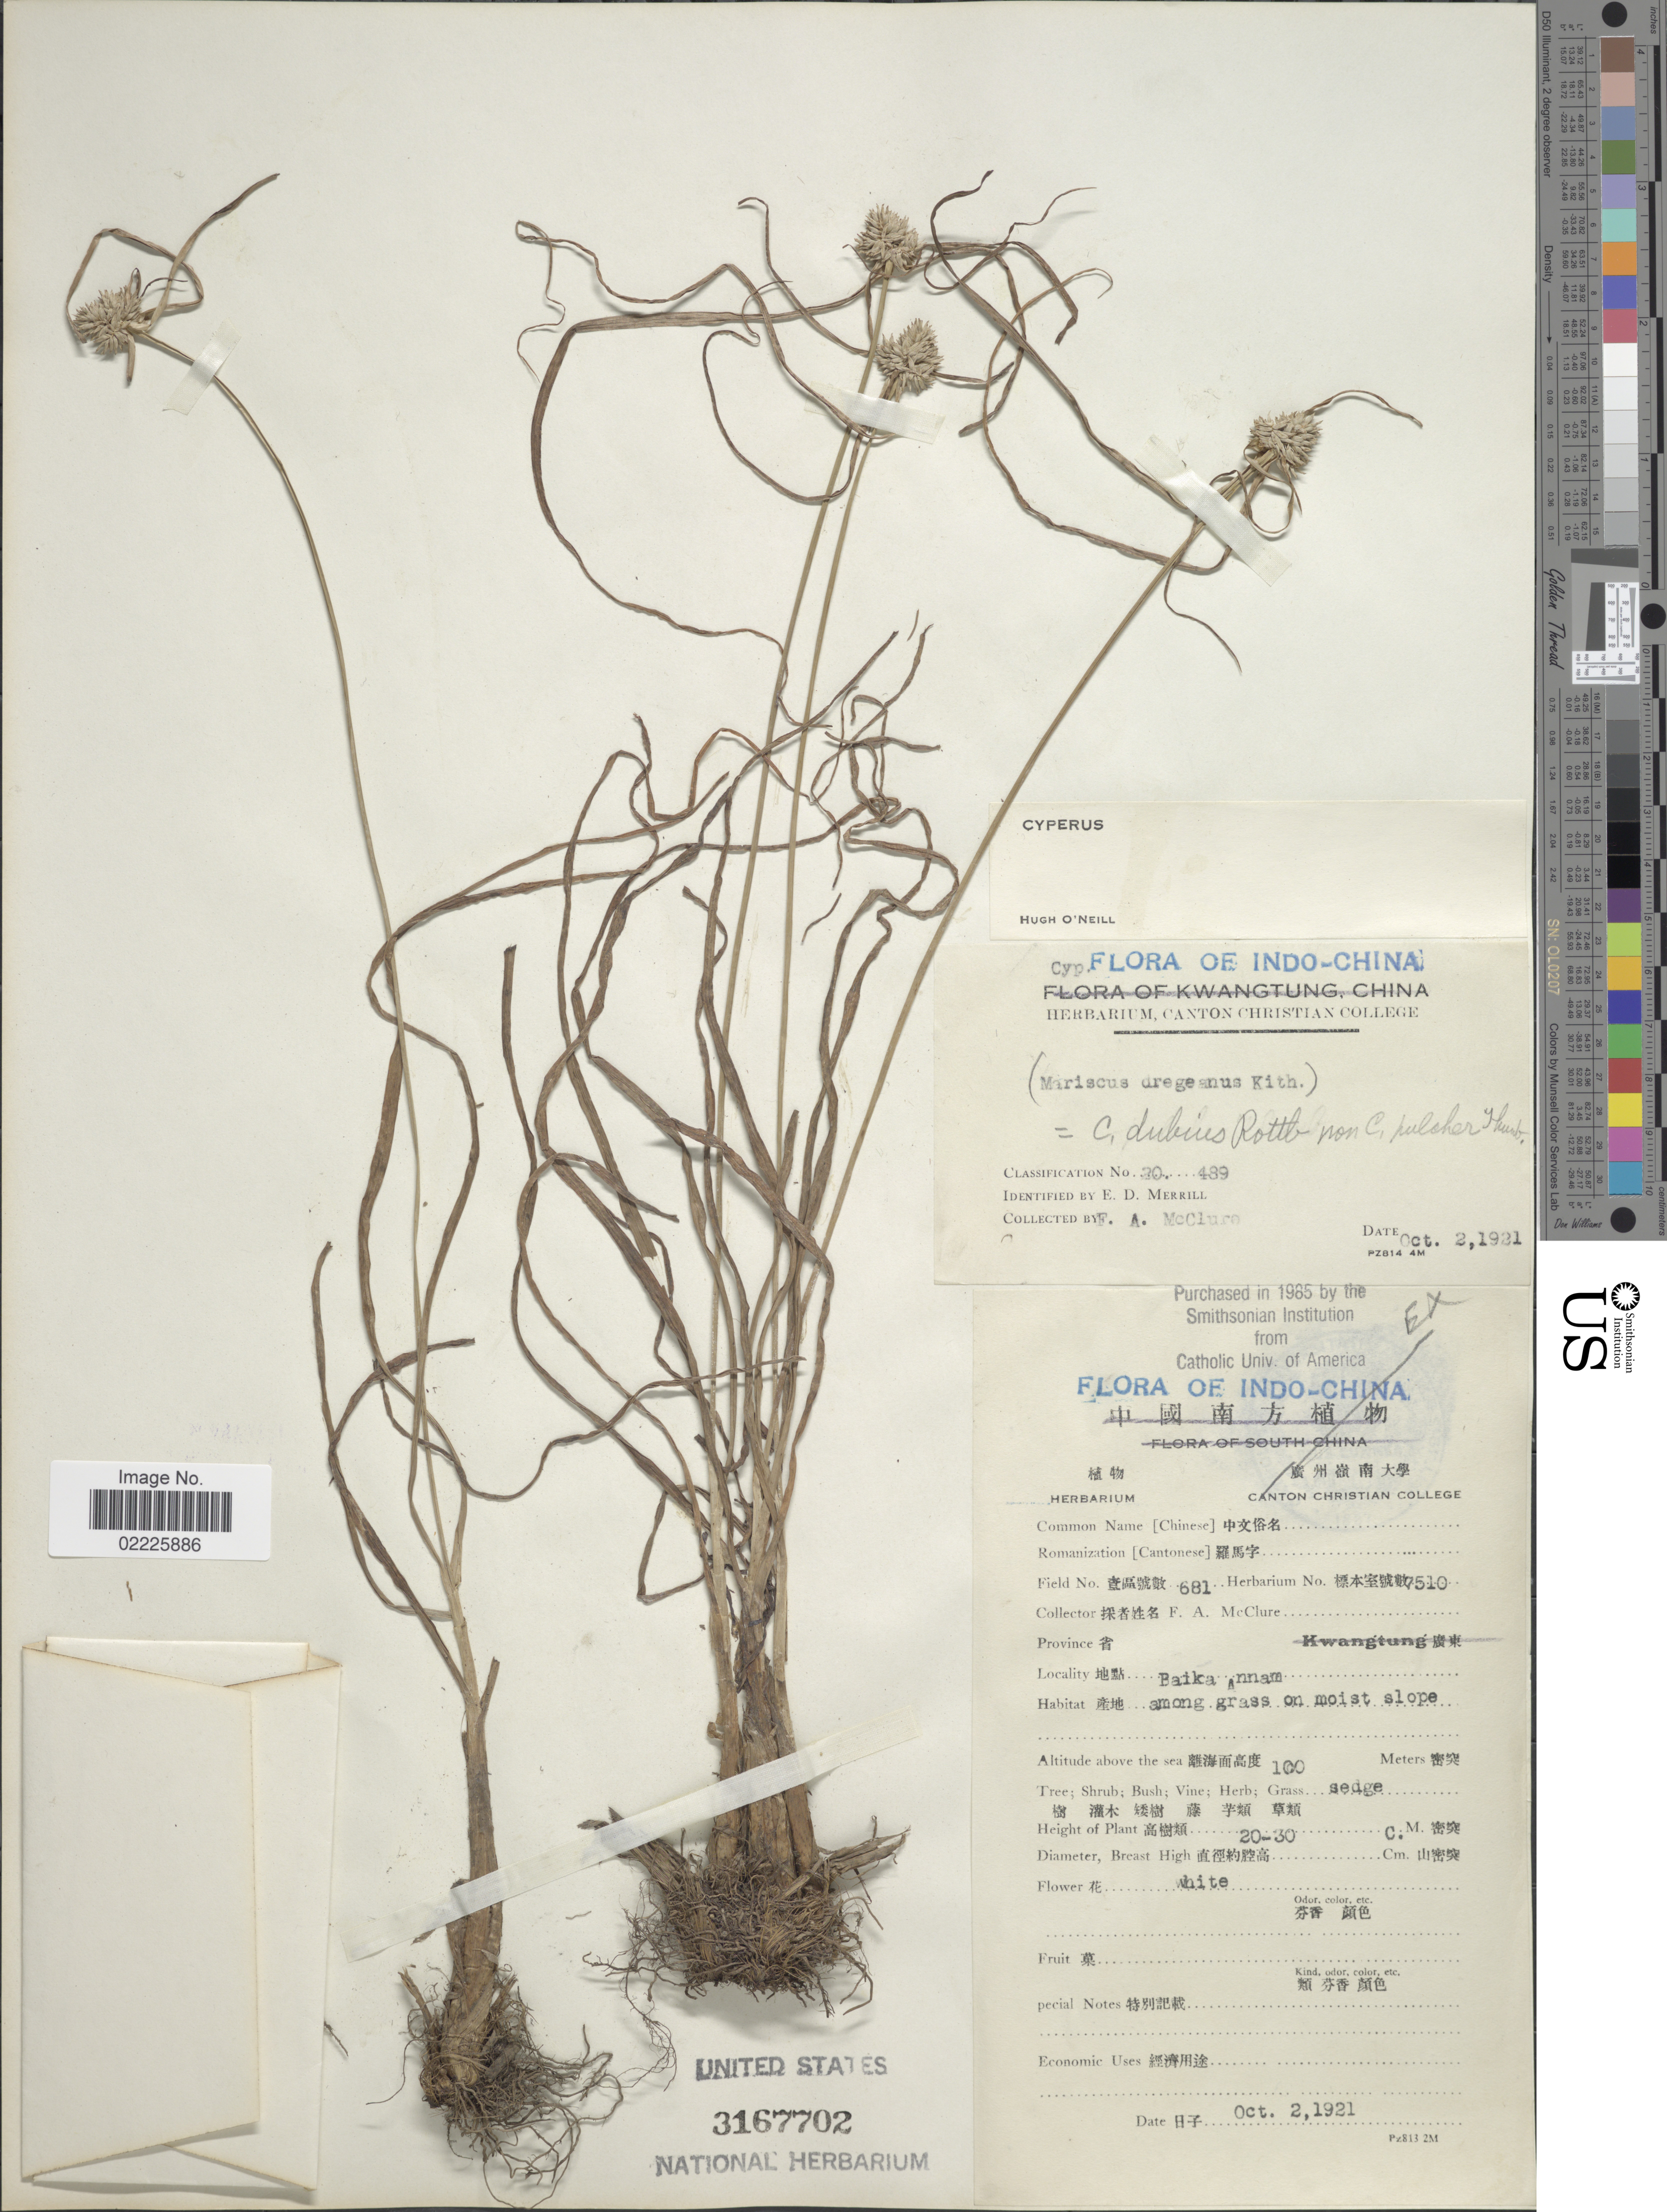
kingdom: Plantae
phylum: Tracheophyta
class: Liliopsida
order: Poales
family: Cyperaceae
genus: Cyperus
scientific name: Cyperus dubius Rottb. var. dubius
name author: Rottb.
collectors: F. A. McClure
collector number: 681/510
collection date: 1921-10-02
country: Vietnam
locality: Indo-China, Baika Annam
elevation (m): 100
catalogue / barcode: US 3167702